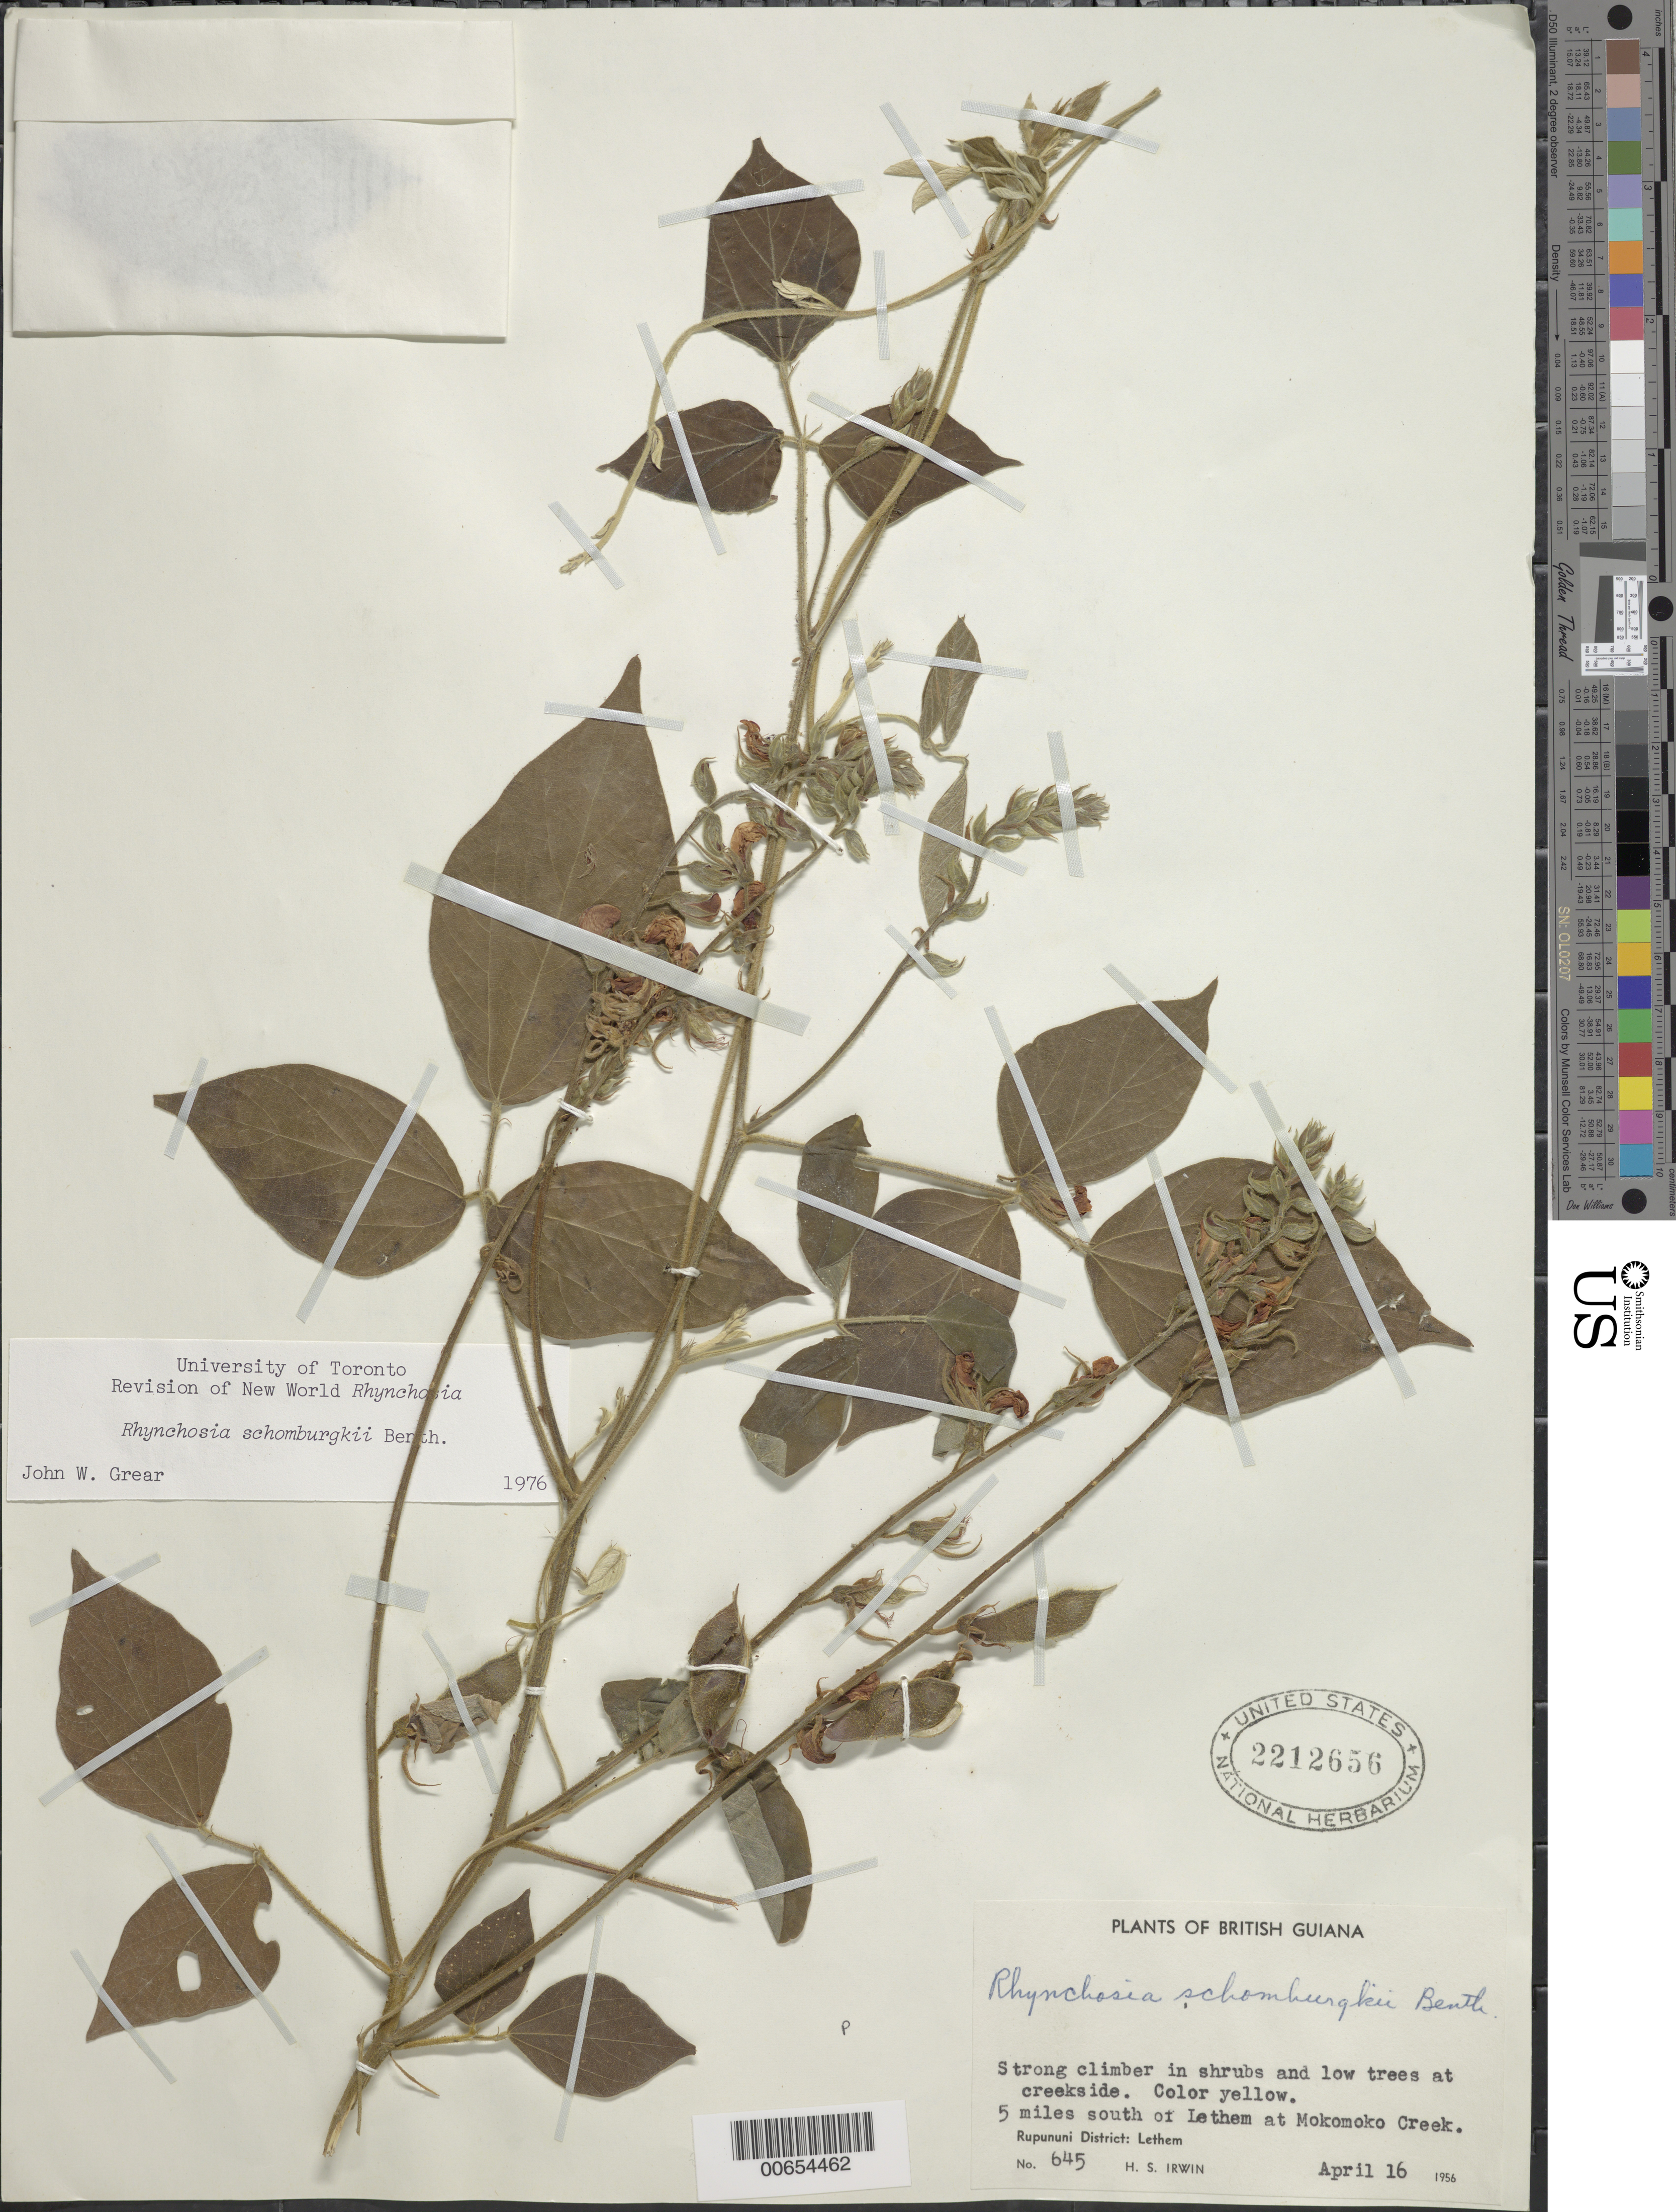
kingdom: Plantae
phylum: Tracheophyta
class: Magnoliopsida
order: Fabales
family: Fabaceae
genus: Rhynchosia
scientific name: Rhynchosia schomburgkii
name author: Benth. in Mart.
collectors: H. Irwin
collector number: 645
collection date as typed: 16-Apr-56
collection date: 1956-04-16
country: Guyana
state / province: U. Takutu-U. Essequibo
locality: Rupununi Dist., 5 mi. S of Lethem at Mokomoko Creek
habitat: Creekside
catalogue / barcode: US 2212656